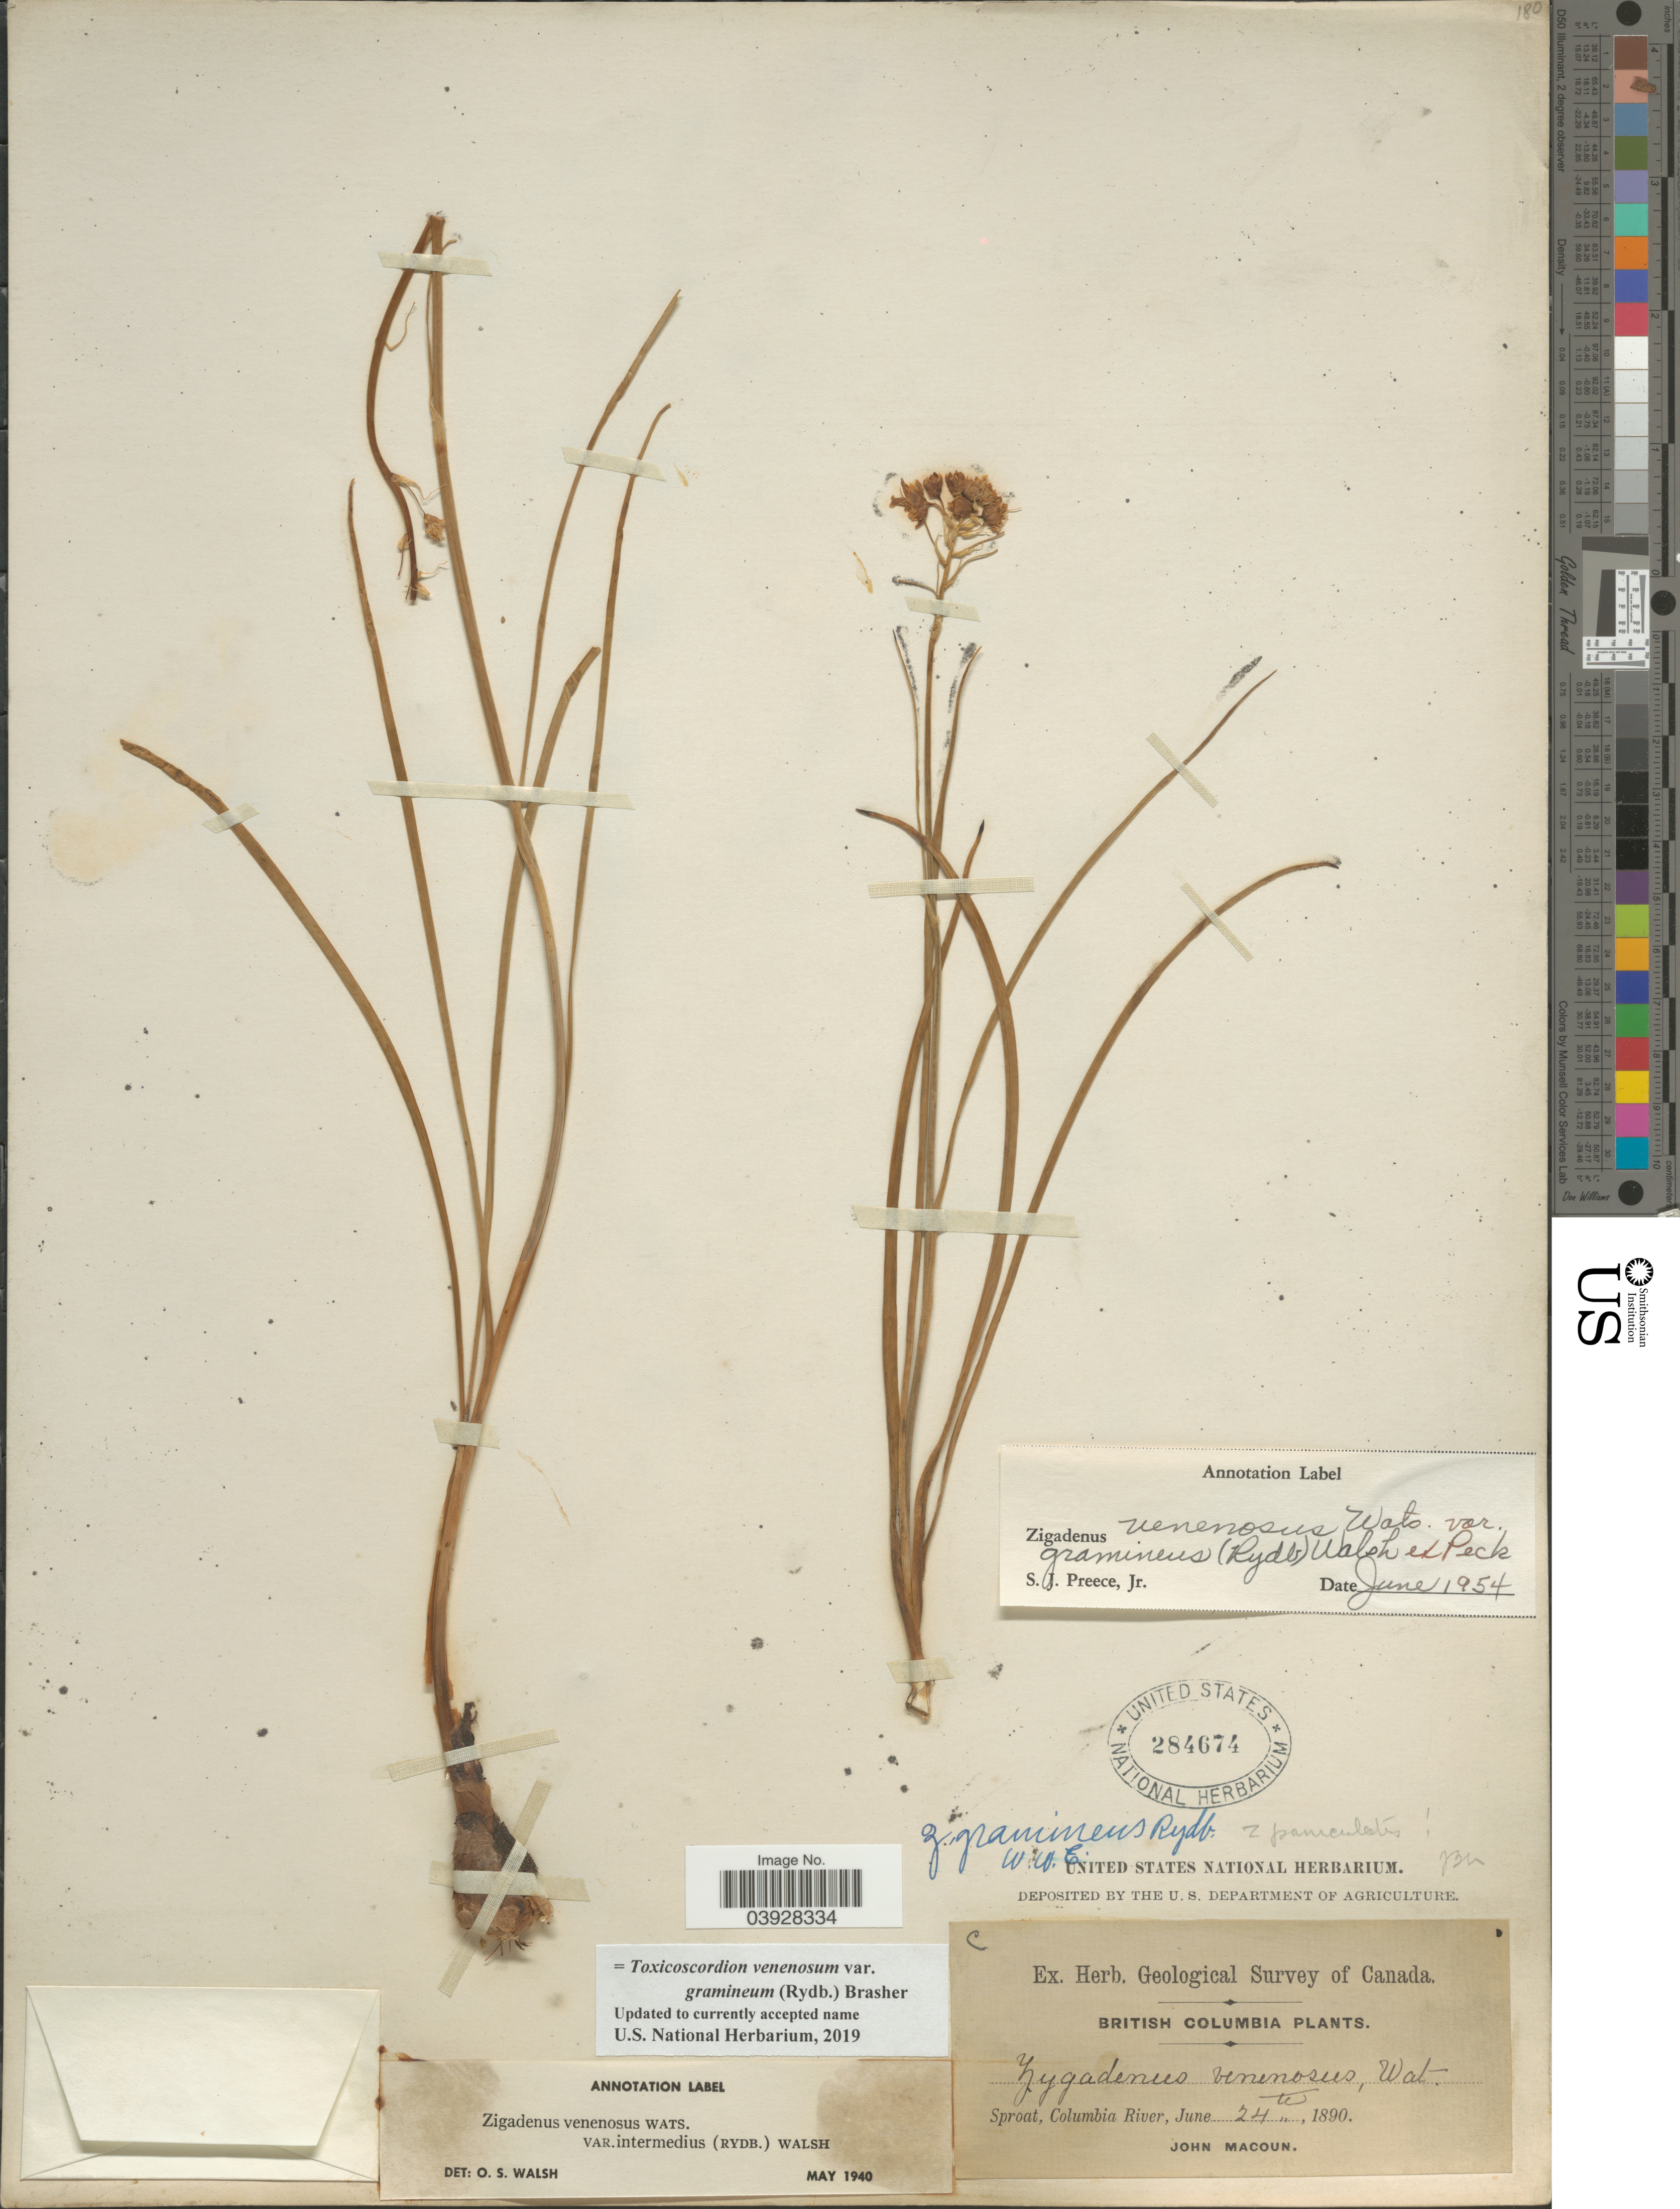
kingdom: Plantae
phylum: Tracheophyta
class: Liliopsida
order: Liliales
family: Melanthiaceae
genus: Toxicoscordion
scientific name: Toxicoscordion venenosum var. gramineum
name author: (Rydb.) Brasher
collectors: J. Macoun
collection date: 1890-06-24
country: Canada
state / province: British Columbia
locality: Sproat, Columbia River.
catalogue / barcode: US 284674